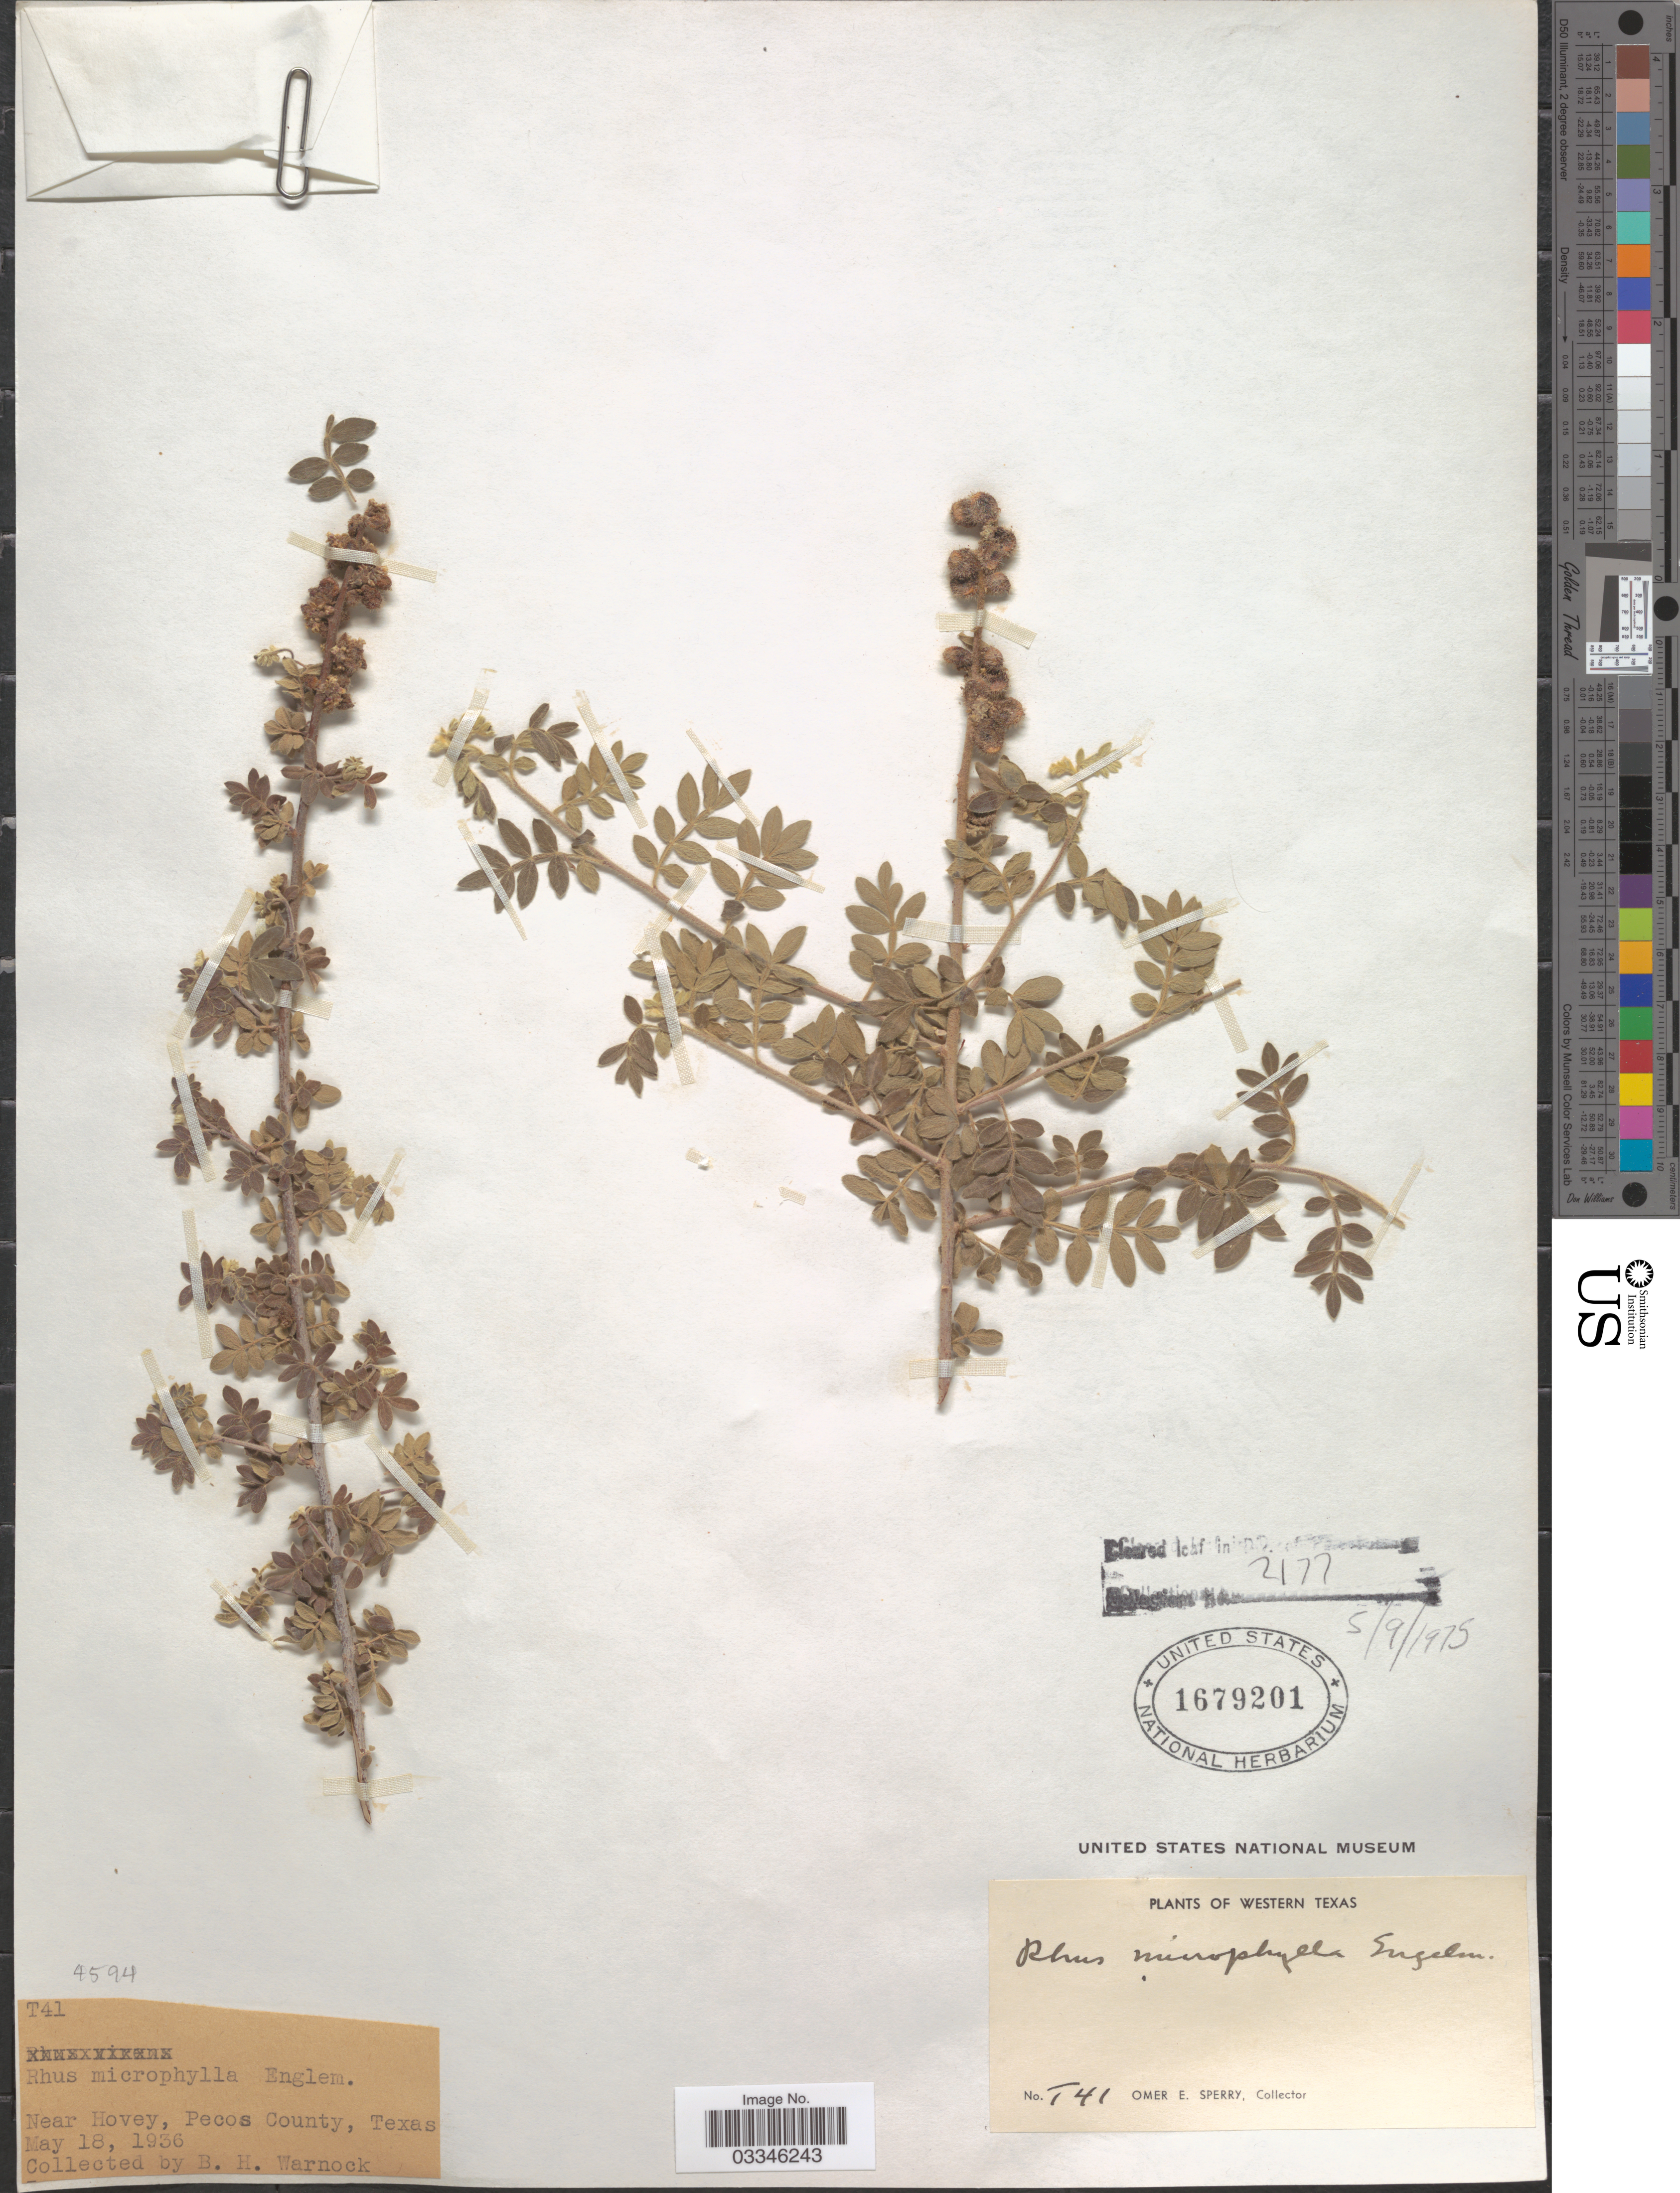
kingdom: Plantae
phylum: Tracheophyta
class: Magnoliopsida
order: Sapindales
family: Anacardiaceae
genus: Rhus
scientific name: Rhus microphylla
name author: Engelm.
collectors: O. E. Sperry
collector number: T41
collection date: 1936-05-18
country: United States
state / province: Texas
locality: Western Texas. Near Hovey, Pecos County.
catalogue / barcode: US 1679201